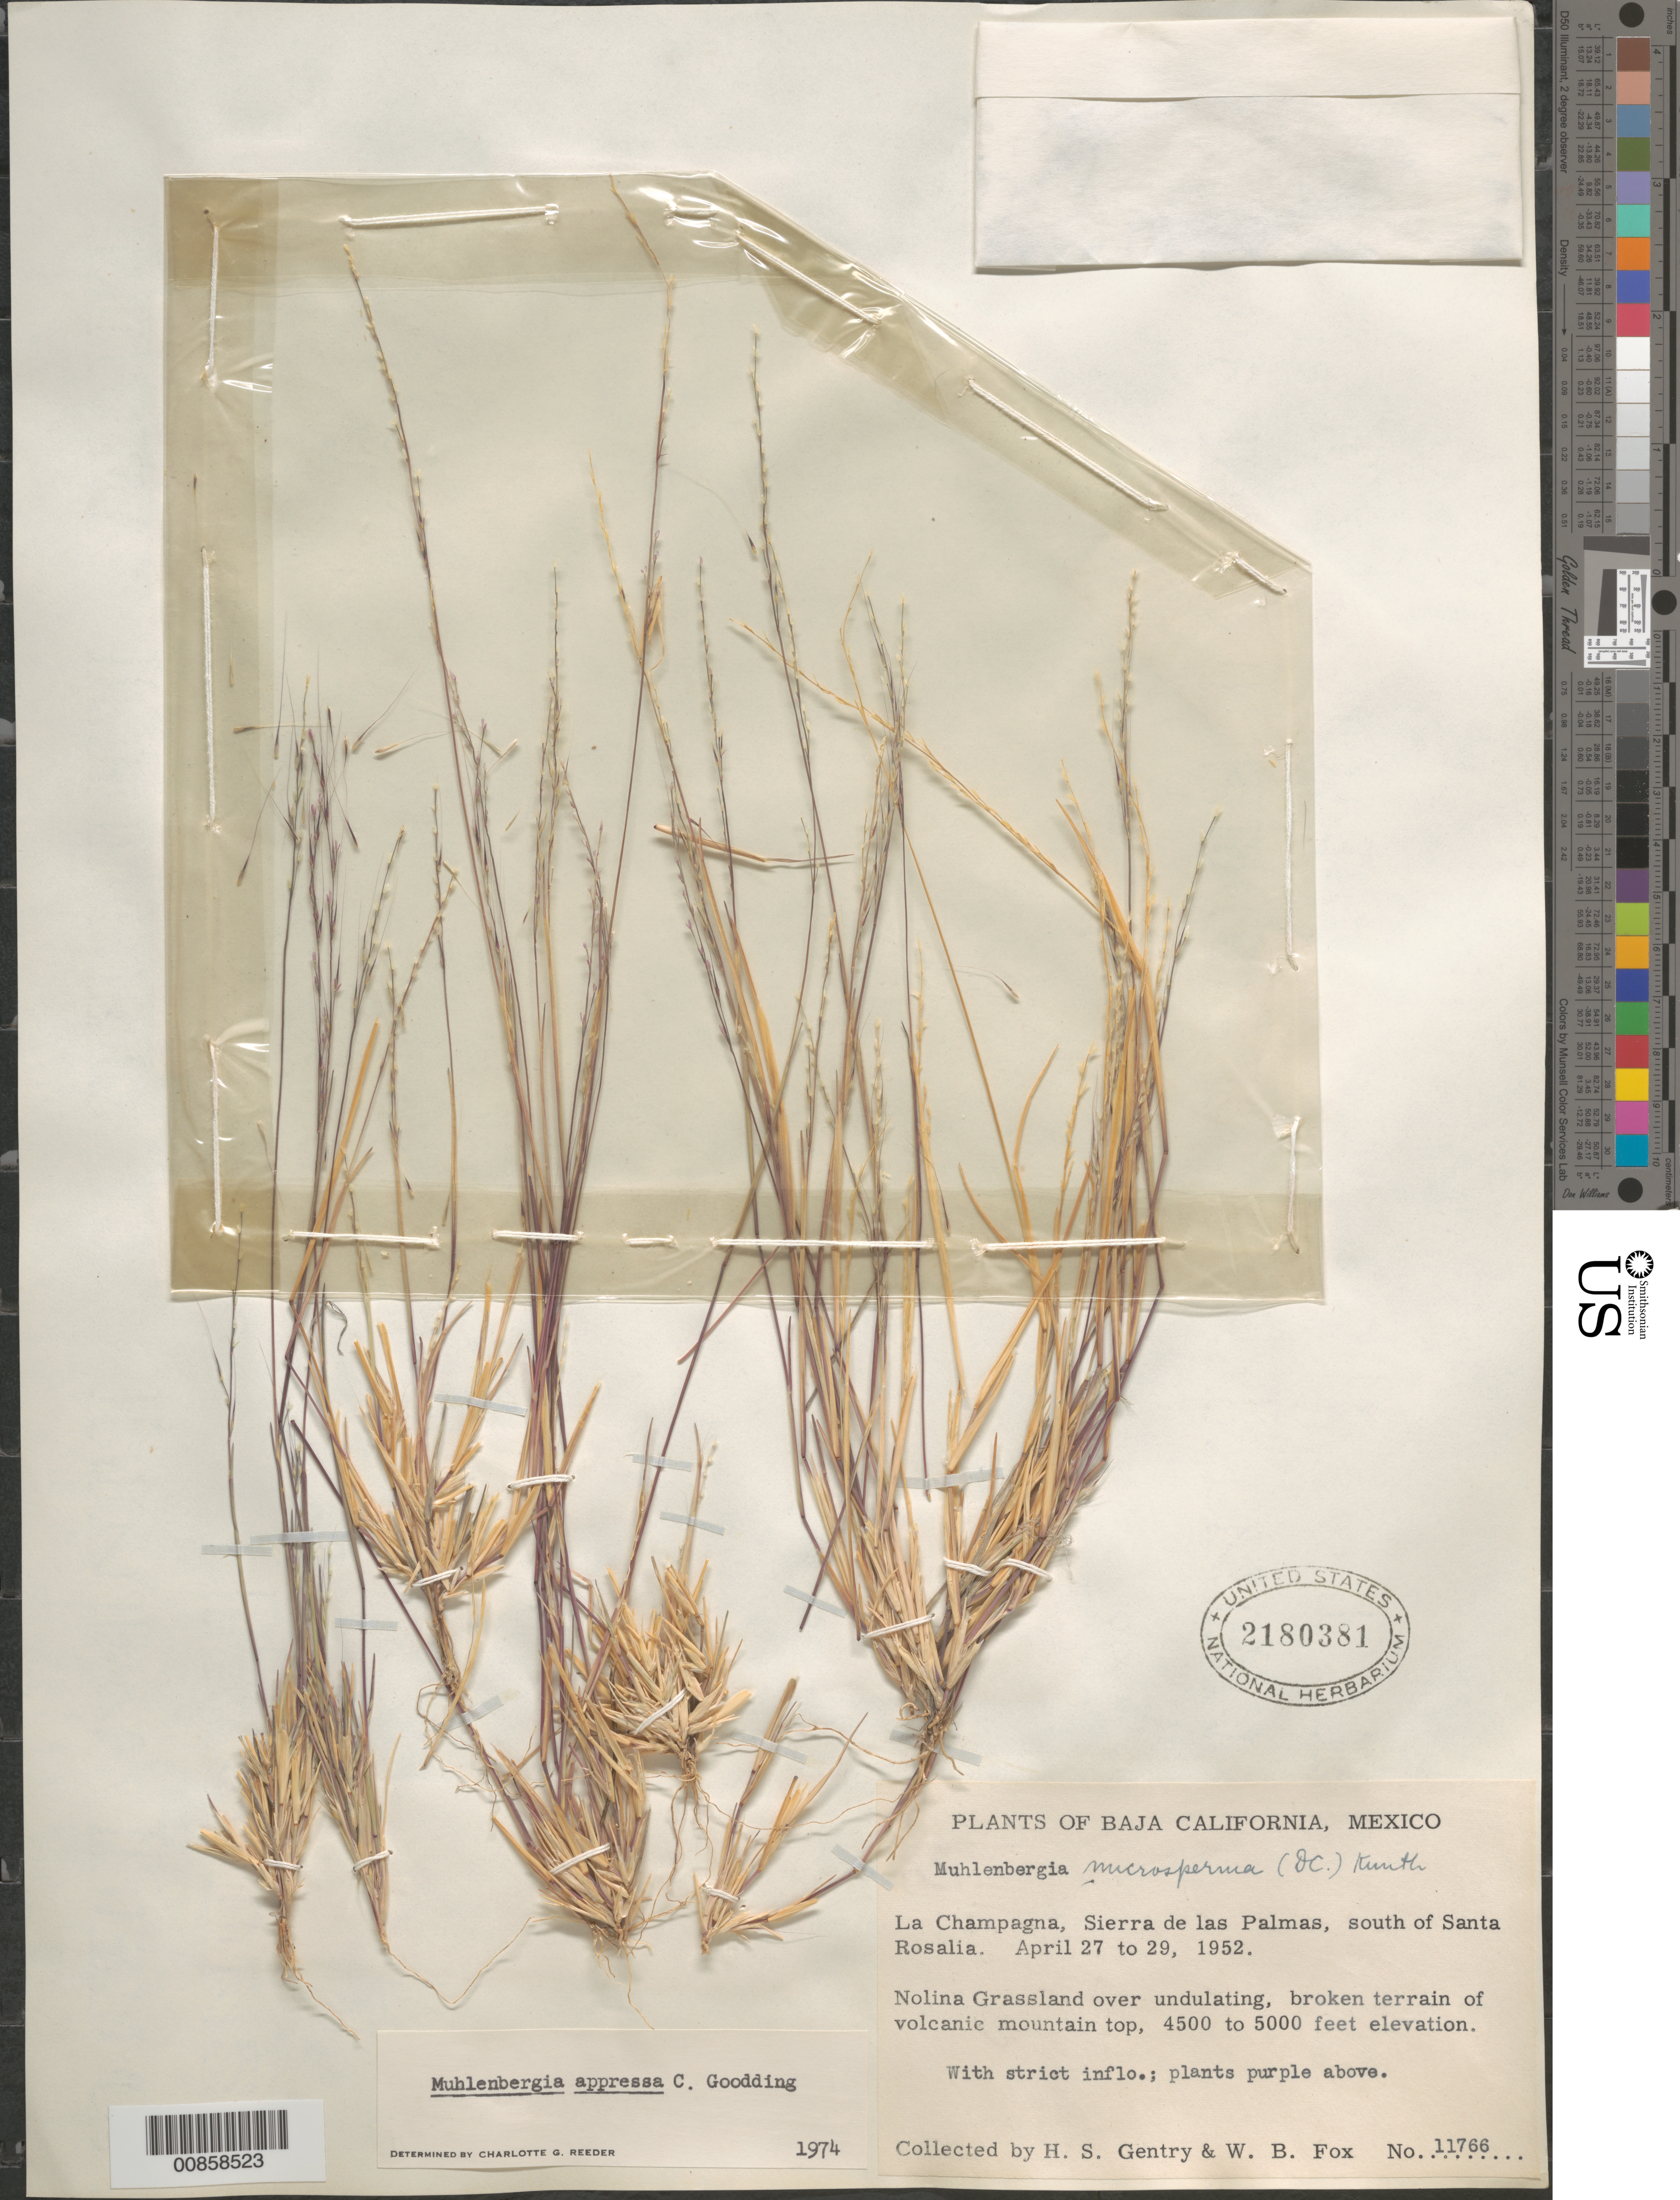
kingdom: Plantae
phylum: Tracheophyta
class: Liliopsida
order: Poales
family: Poaceae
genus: Muhlenbergia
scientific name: Muhlenbergia appressa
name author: C.O. Goodd.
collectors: H. S. Gentry & W. B. Fox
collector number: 11766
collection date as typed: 29 Mar 1960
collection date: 1960-03-29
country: Mexico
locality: La Champagna, Sierra de las Palmas, S. Sta. Rosalia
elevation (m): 1524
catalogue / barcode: US 2180381